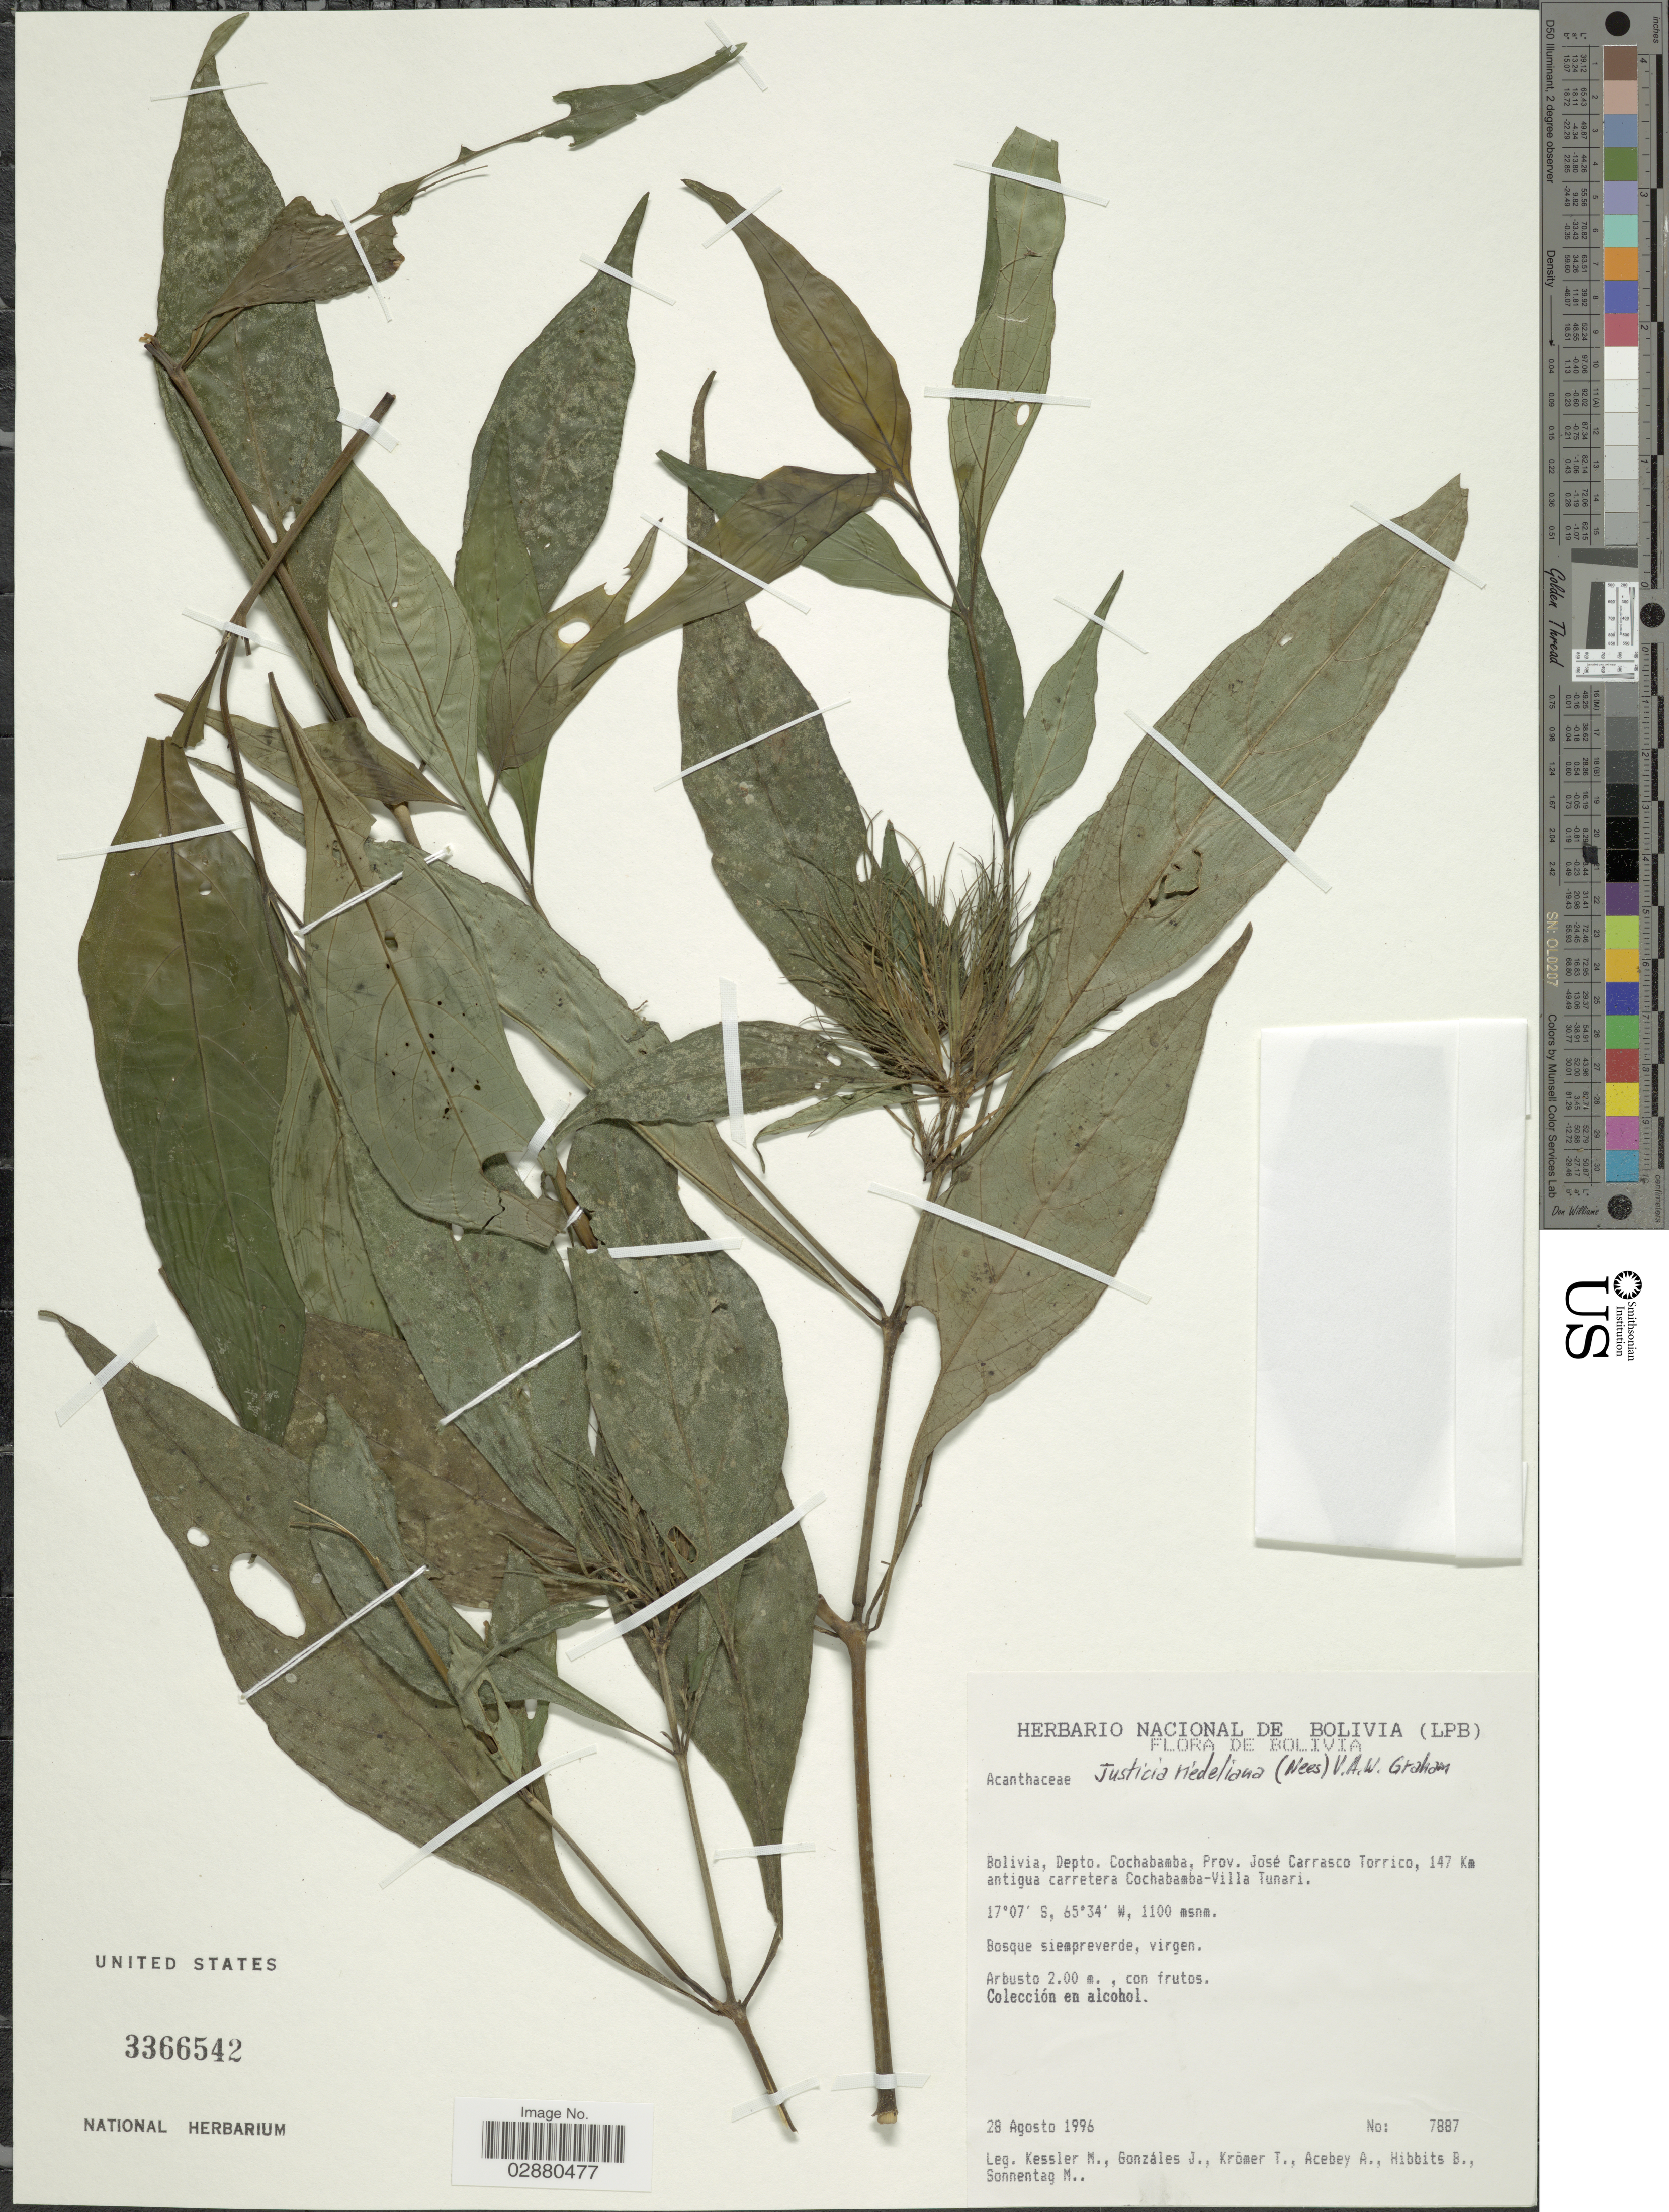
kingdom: Plantae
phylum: Tracheophyta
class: Magnoliopsida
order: Lamiales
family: Acanthaceae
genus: Justicia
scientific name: Justicia riedeliana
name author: (Nees) V.A.W. Graham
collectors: M. Kessler, J. Gonzales, T. Krömer, A. Acebey & et al.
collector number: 7887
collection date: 1996-08-28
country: Bolivia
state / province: Cochabamba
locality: Depto. Cochabamba, Prov. José Carrasco Torrico, 147 Km antigua carretera Cochabamba-Villa Tunari.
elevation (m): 1100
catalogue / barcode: US 3366542